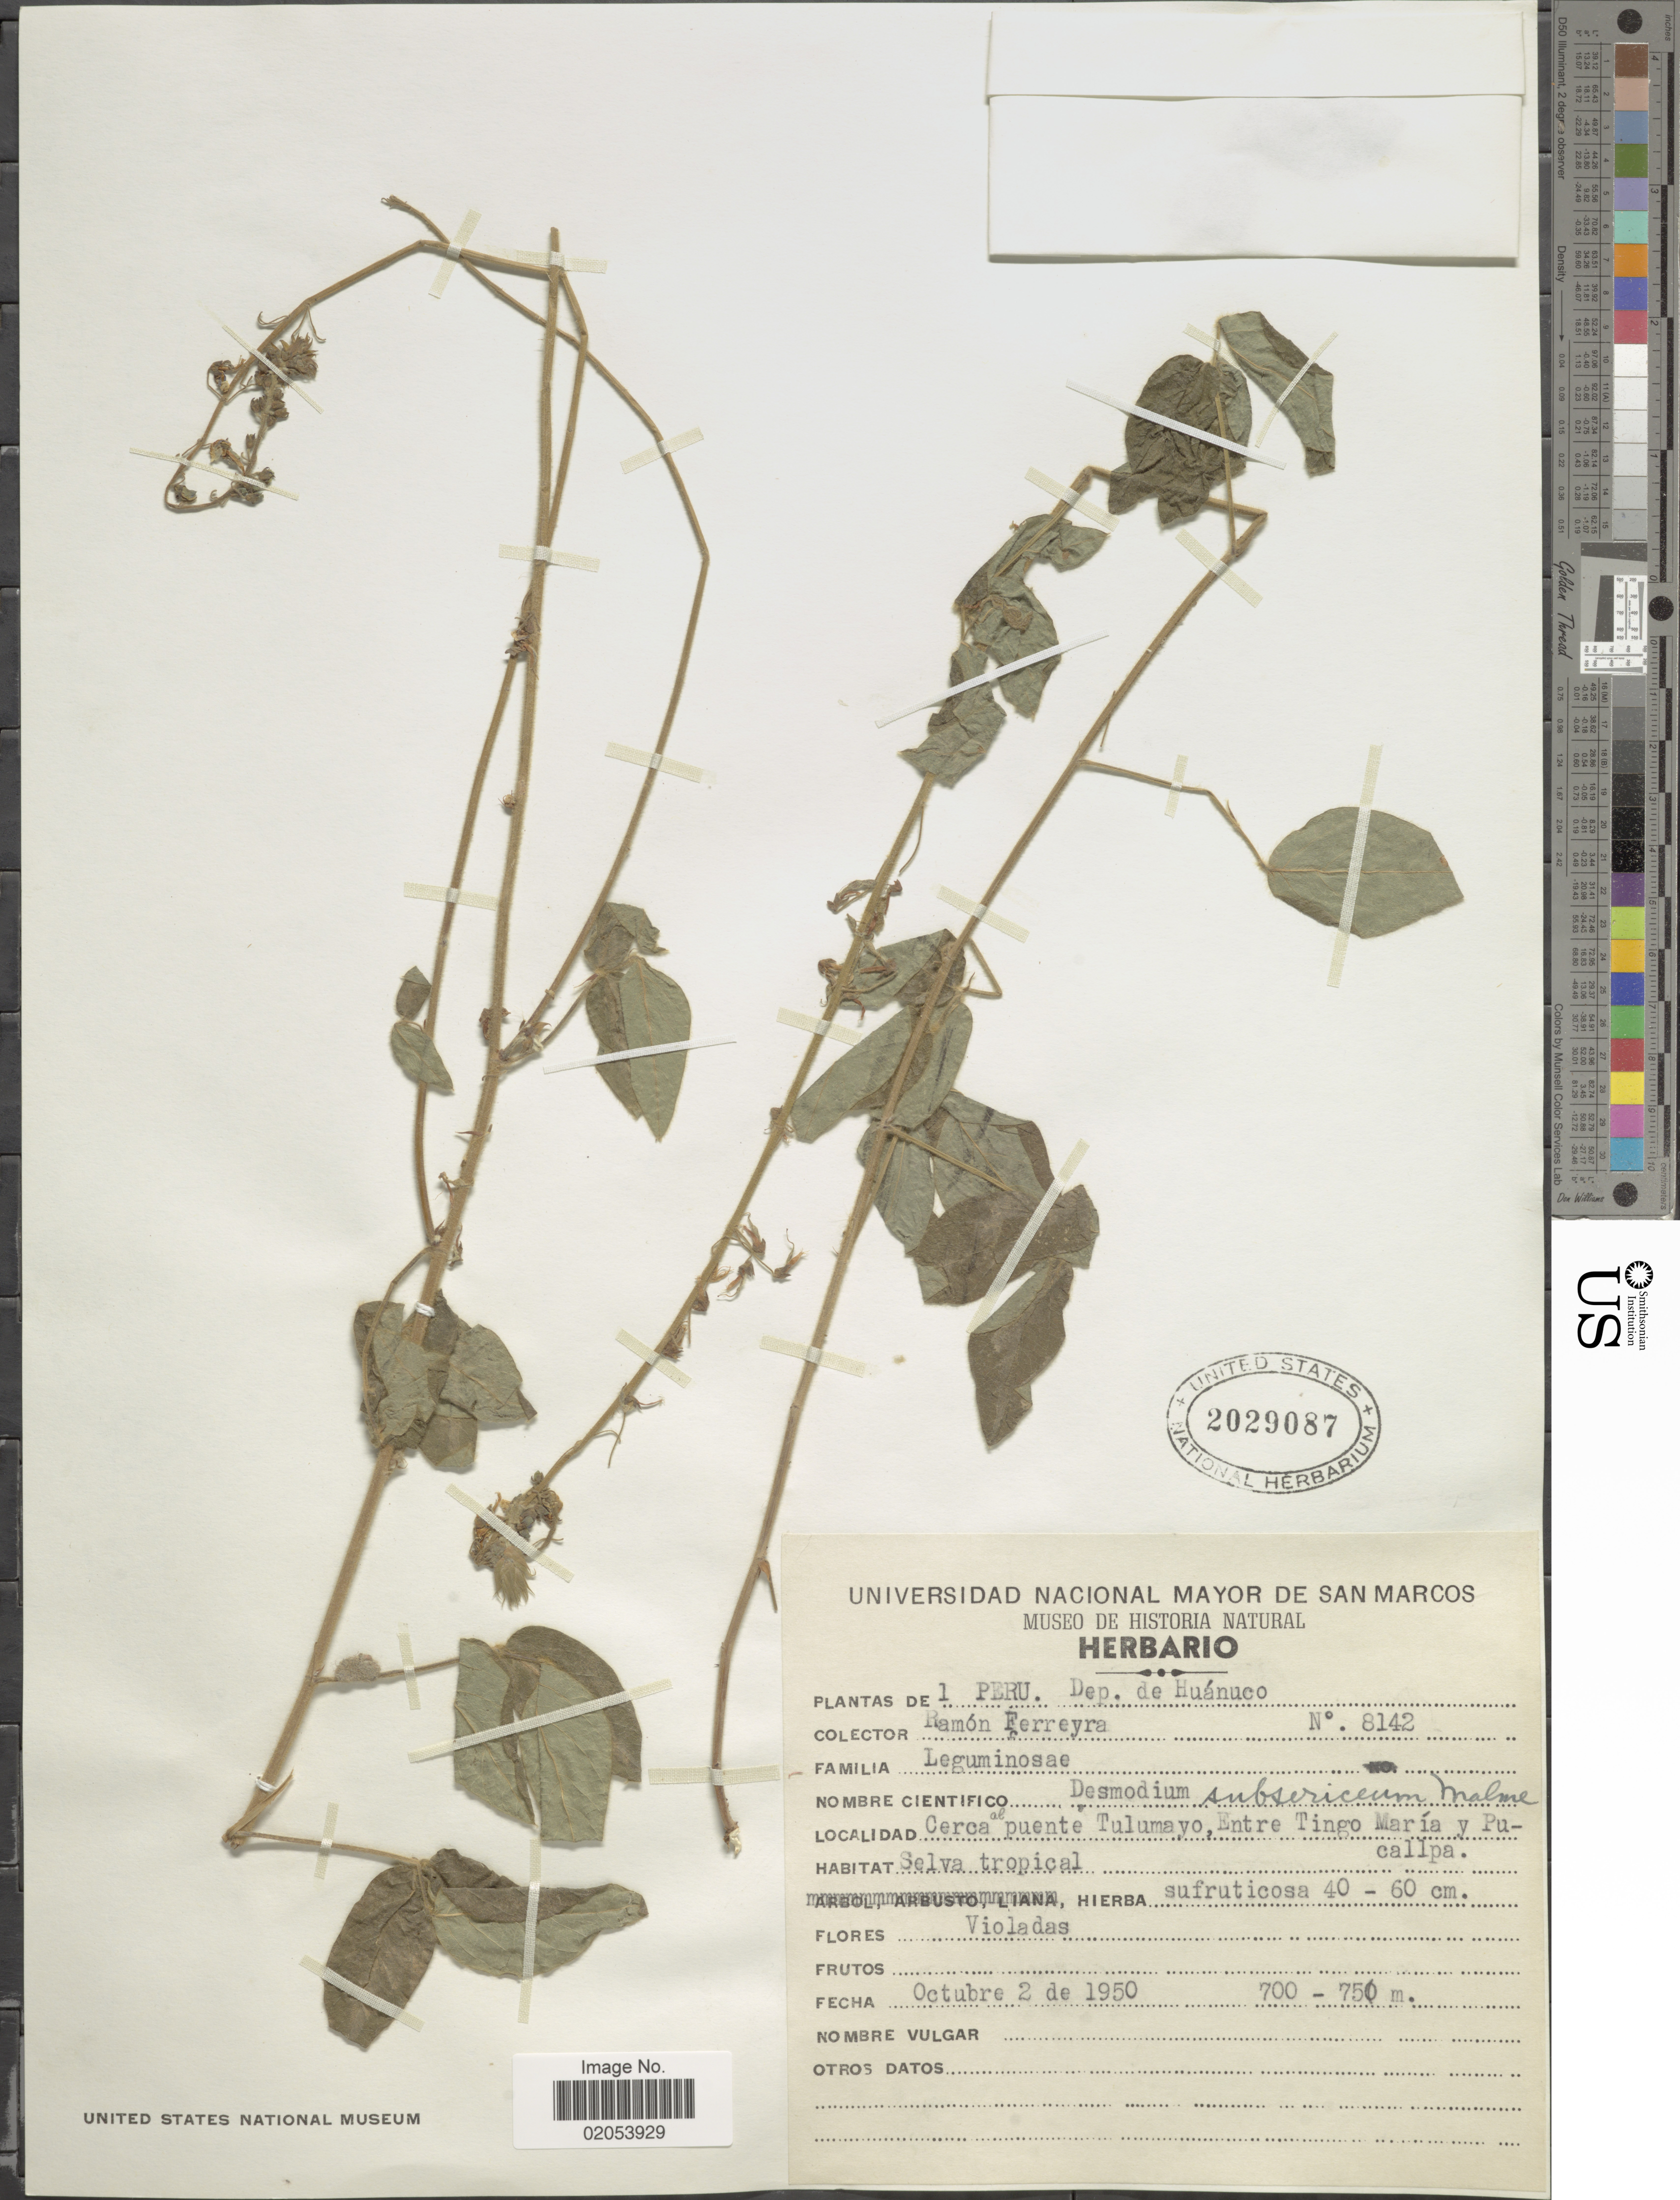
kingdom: Plantae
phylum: Tracheophyta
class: Magnoliopsida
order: Fabales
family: Fabaceae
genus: Desmodium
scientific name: Desmodium subsericeum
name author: Malme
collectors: R. A. Ferreyra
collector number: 8142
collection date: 1950-10-02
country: Peru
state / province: Huánuco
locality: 1 Peru. Dep. de Huanuco. Cerca al puente Tulumayo, Entre Tingo Maria y Pucallpa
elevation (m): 700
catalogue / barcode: US 2029087